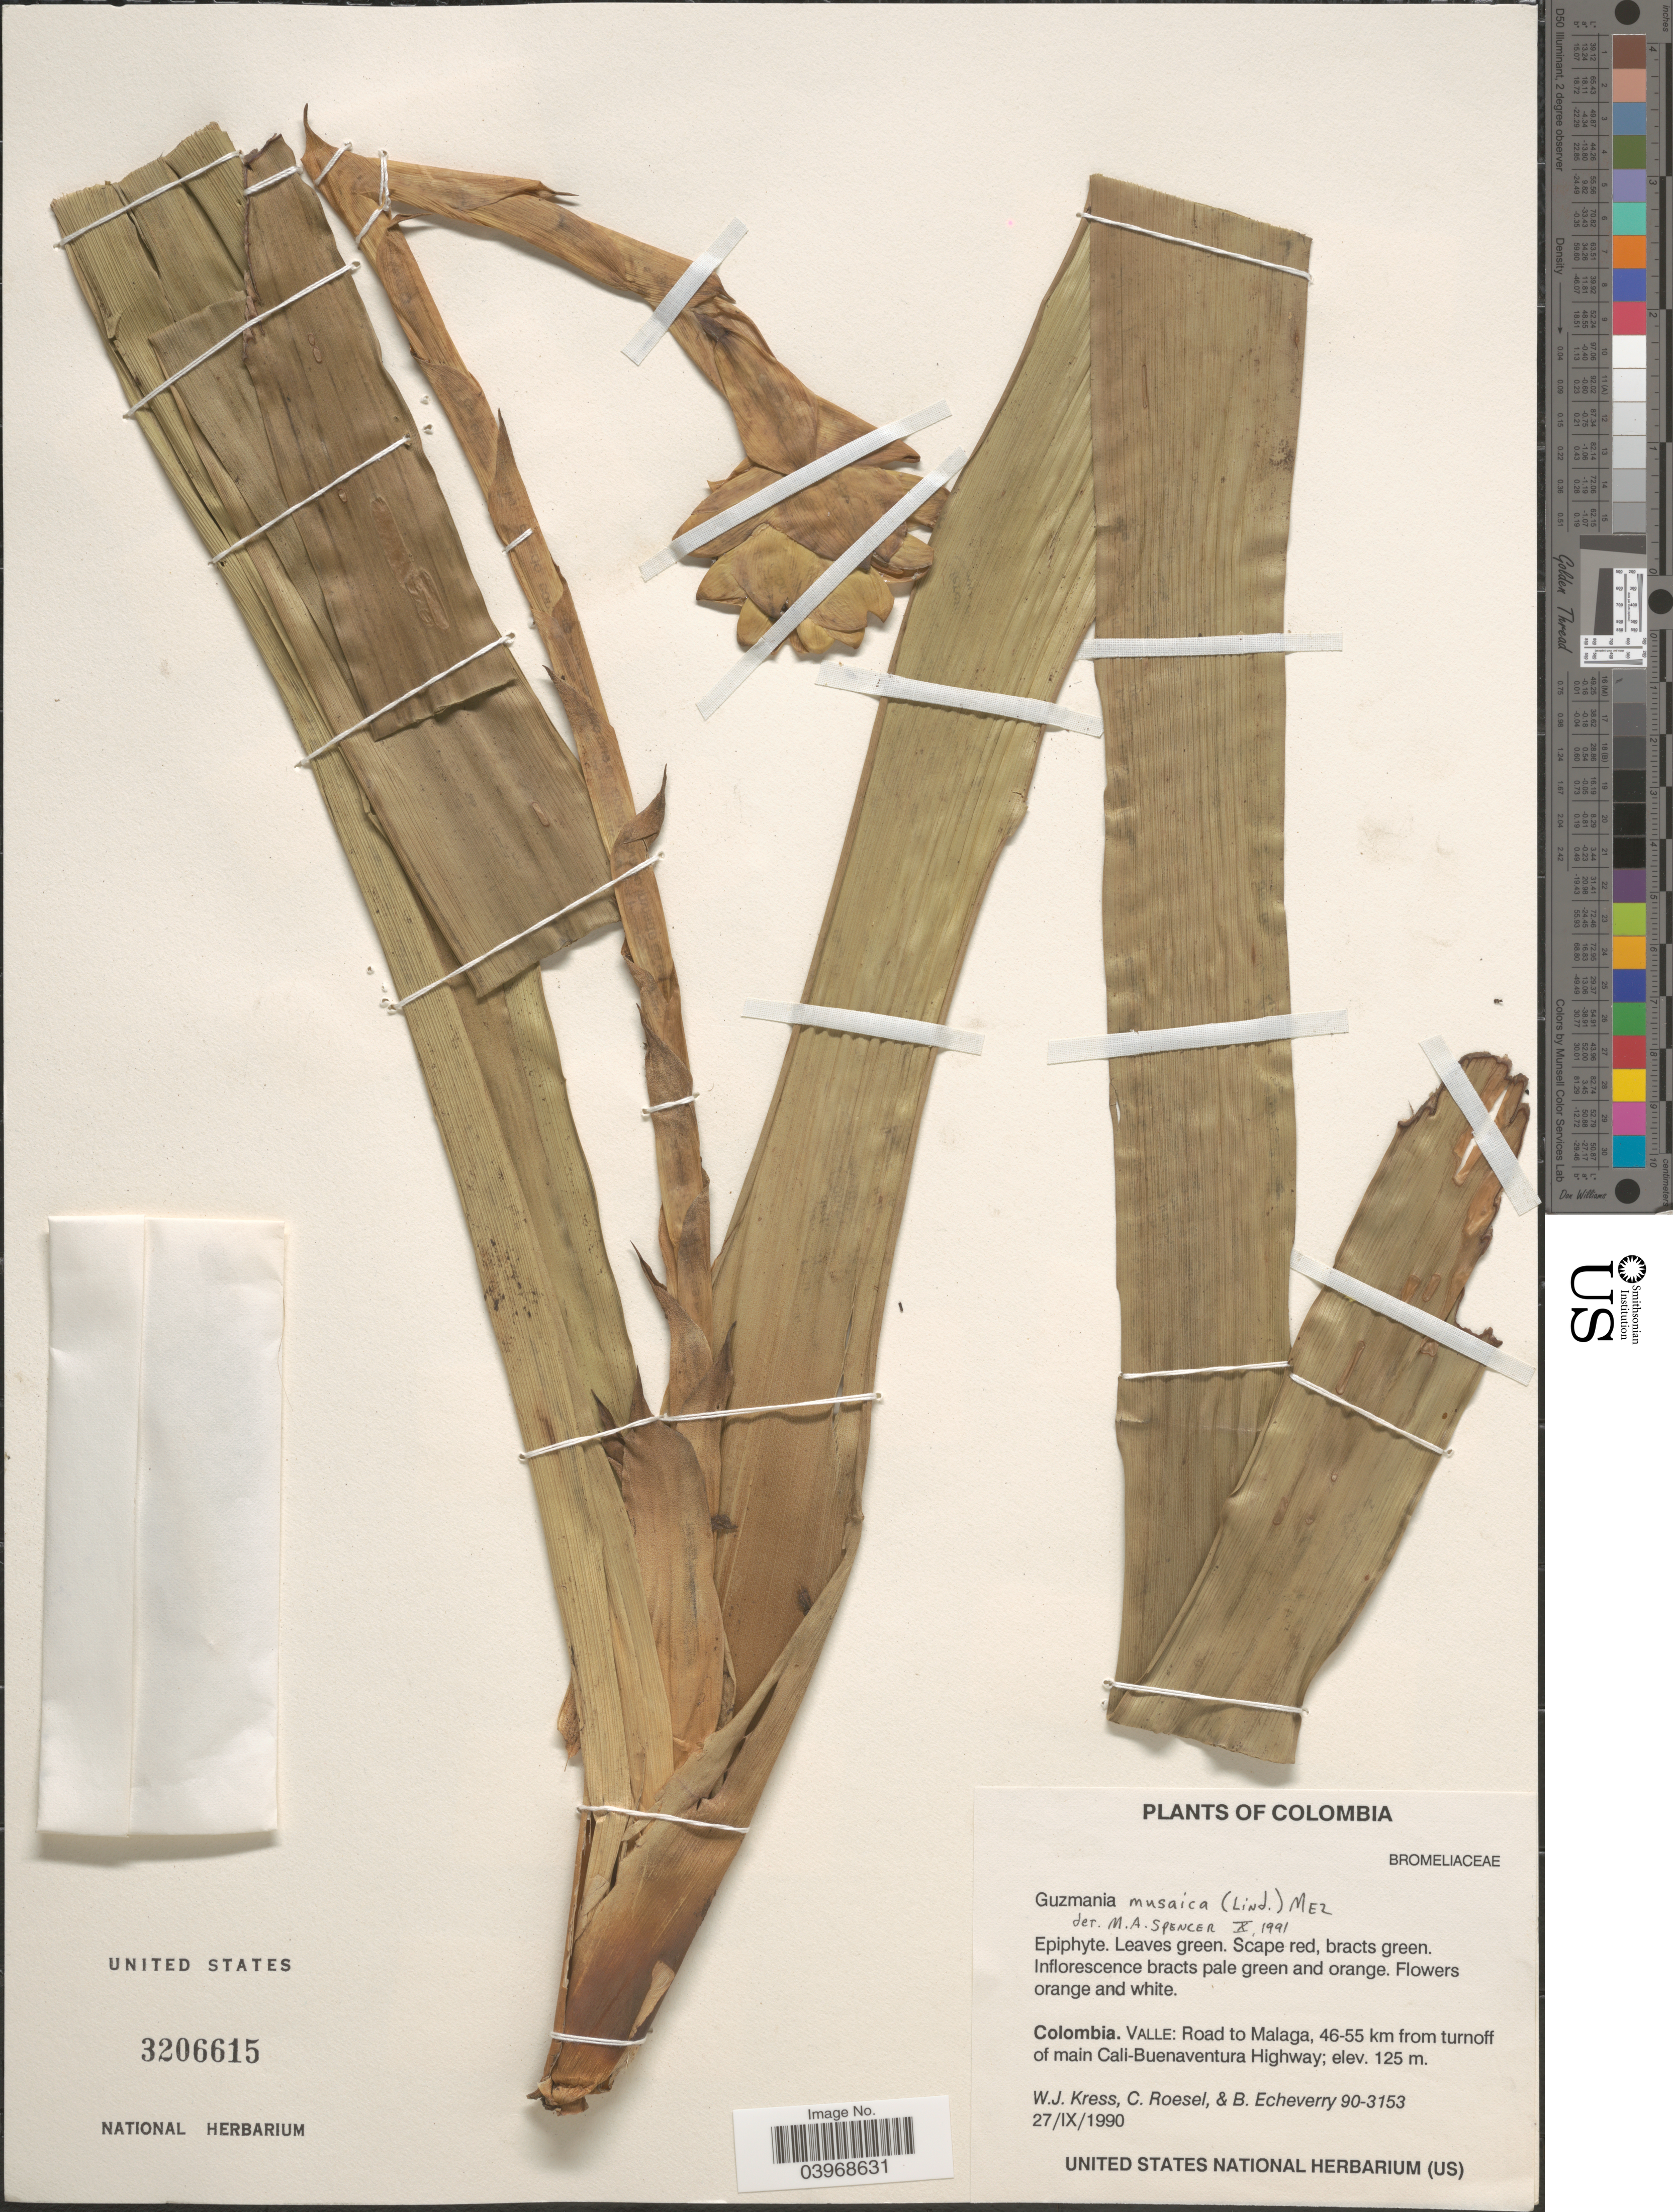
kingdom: Plantae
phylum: Tracheophyta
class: Liliopsida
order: Poales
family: Bromeliaceae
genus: Guzmania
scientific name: Guzmania musaica var. concolor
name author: L.B. Sm.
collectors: W. J. Kress, C. S. Roesel & B. Echeverry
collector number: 90-3153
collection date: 1990-09-27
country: Colombia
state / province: Valle del Cauca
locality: Valle: Road to Malaga, 46-55 km from turnoff of main Cali-Buenaventura Highway.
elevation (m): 125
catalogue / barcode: US 3206615